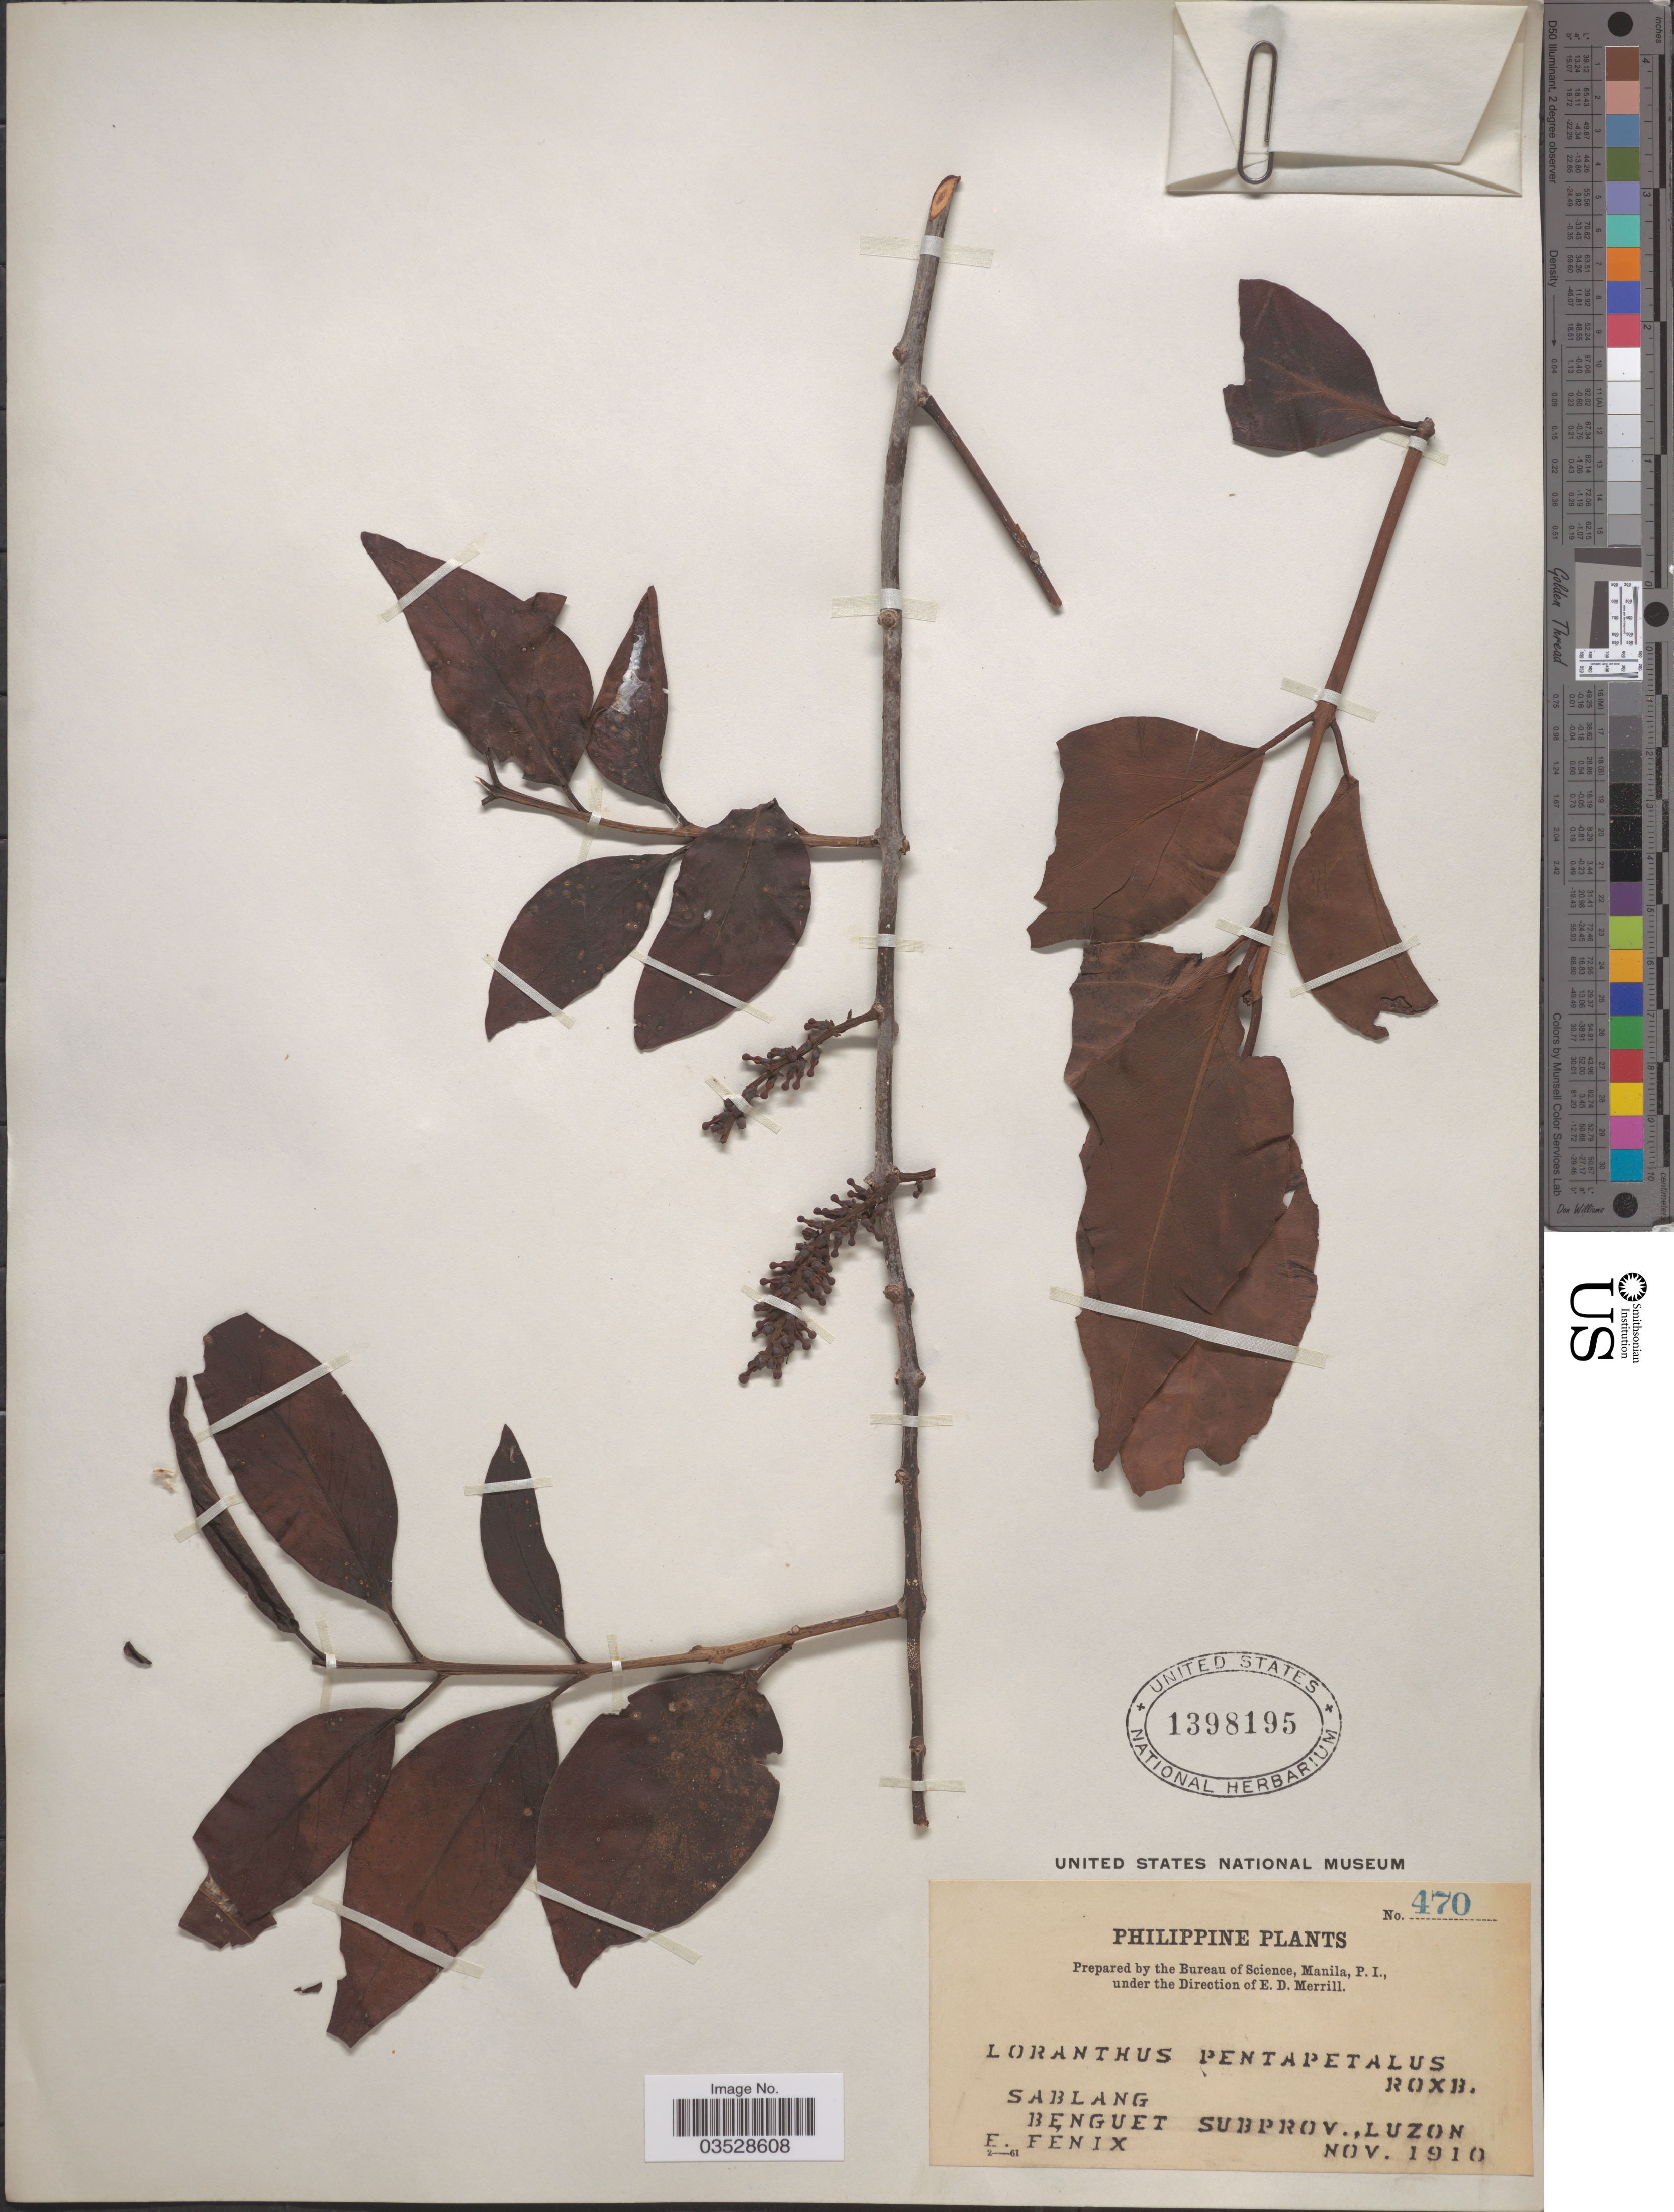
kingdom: Plantae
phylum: Tracheophyta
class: Magnoliopsida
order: Santalales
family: Loranthaceae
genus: Loranthus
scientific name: Loranthus pentapetalus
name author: Roxb.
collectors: E. Fénix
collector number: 470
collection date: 1910-11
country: Philippines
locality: Sablang. Benguet Subprov., Luzon.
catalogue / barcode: US 1398195